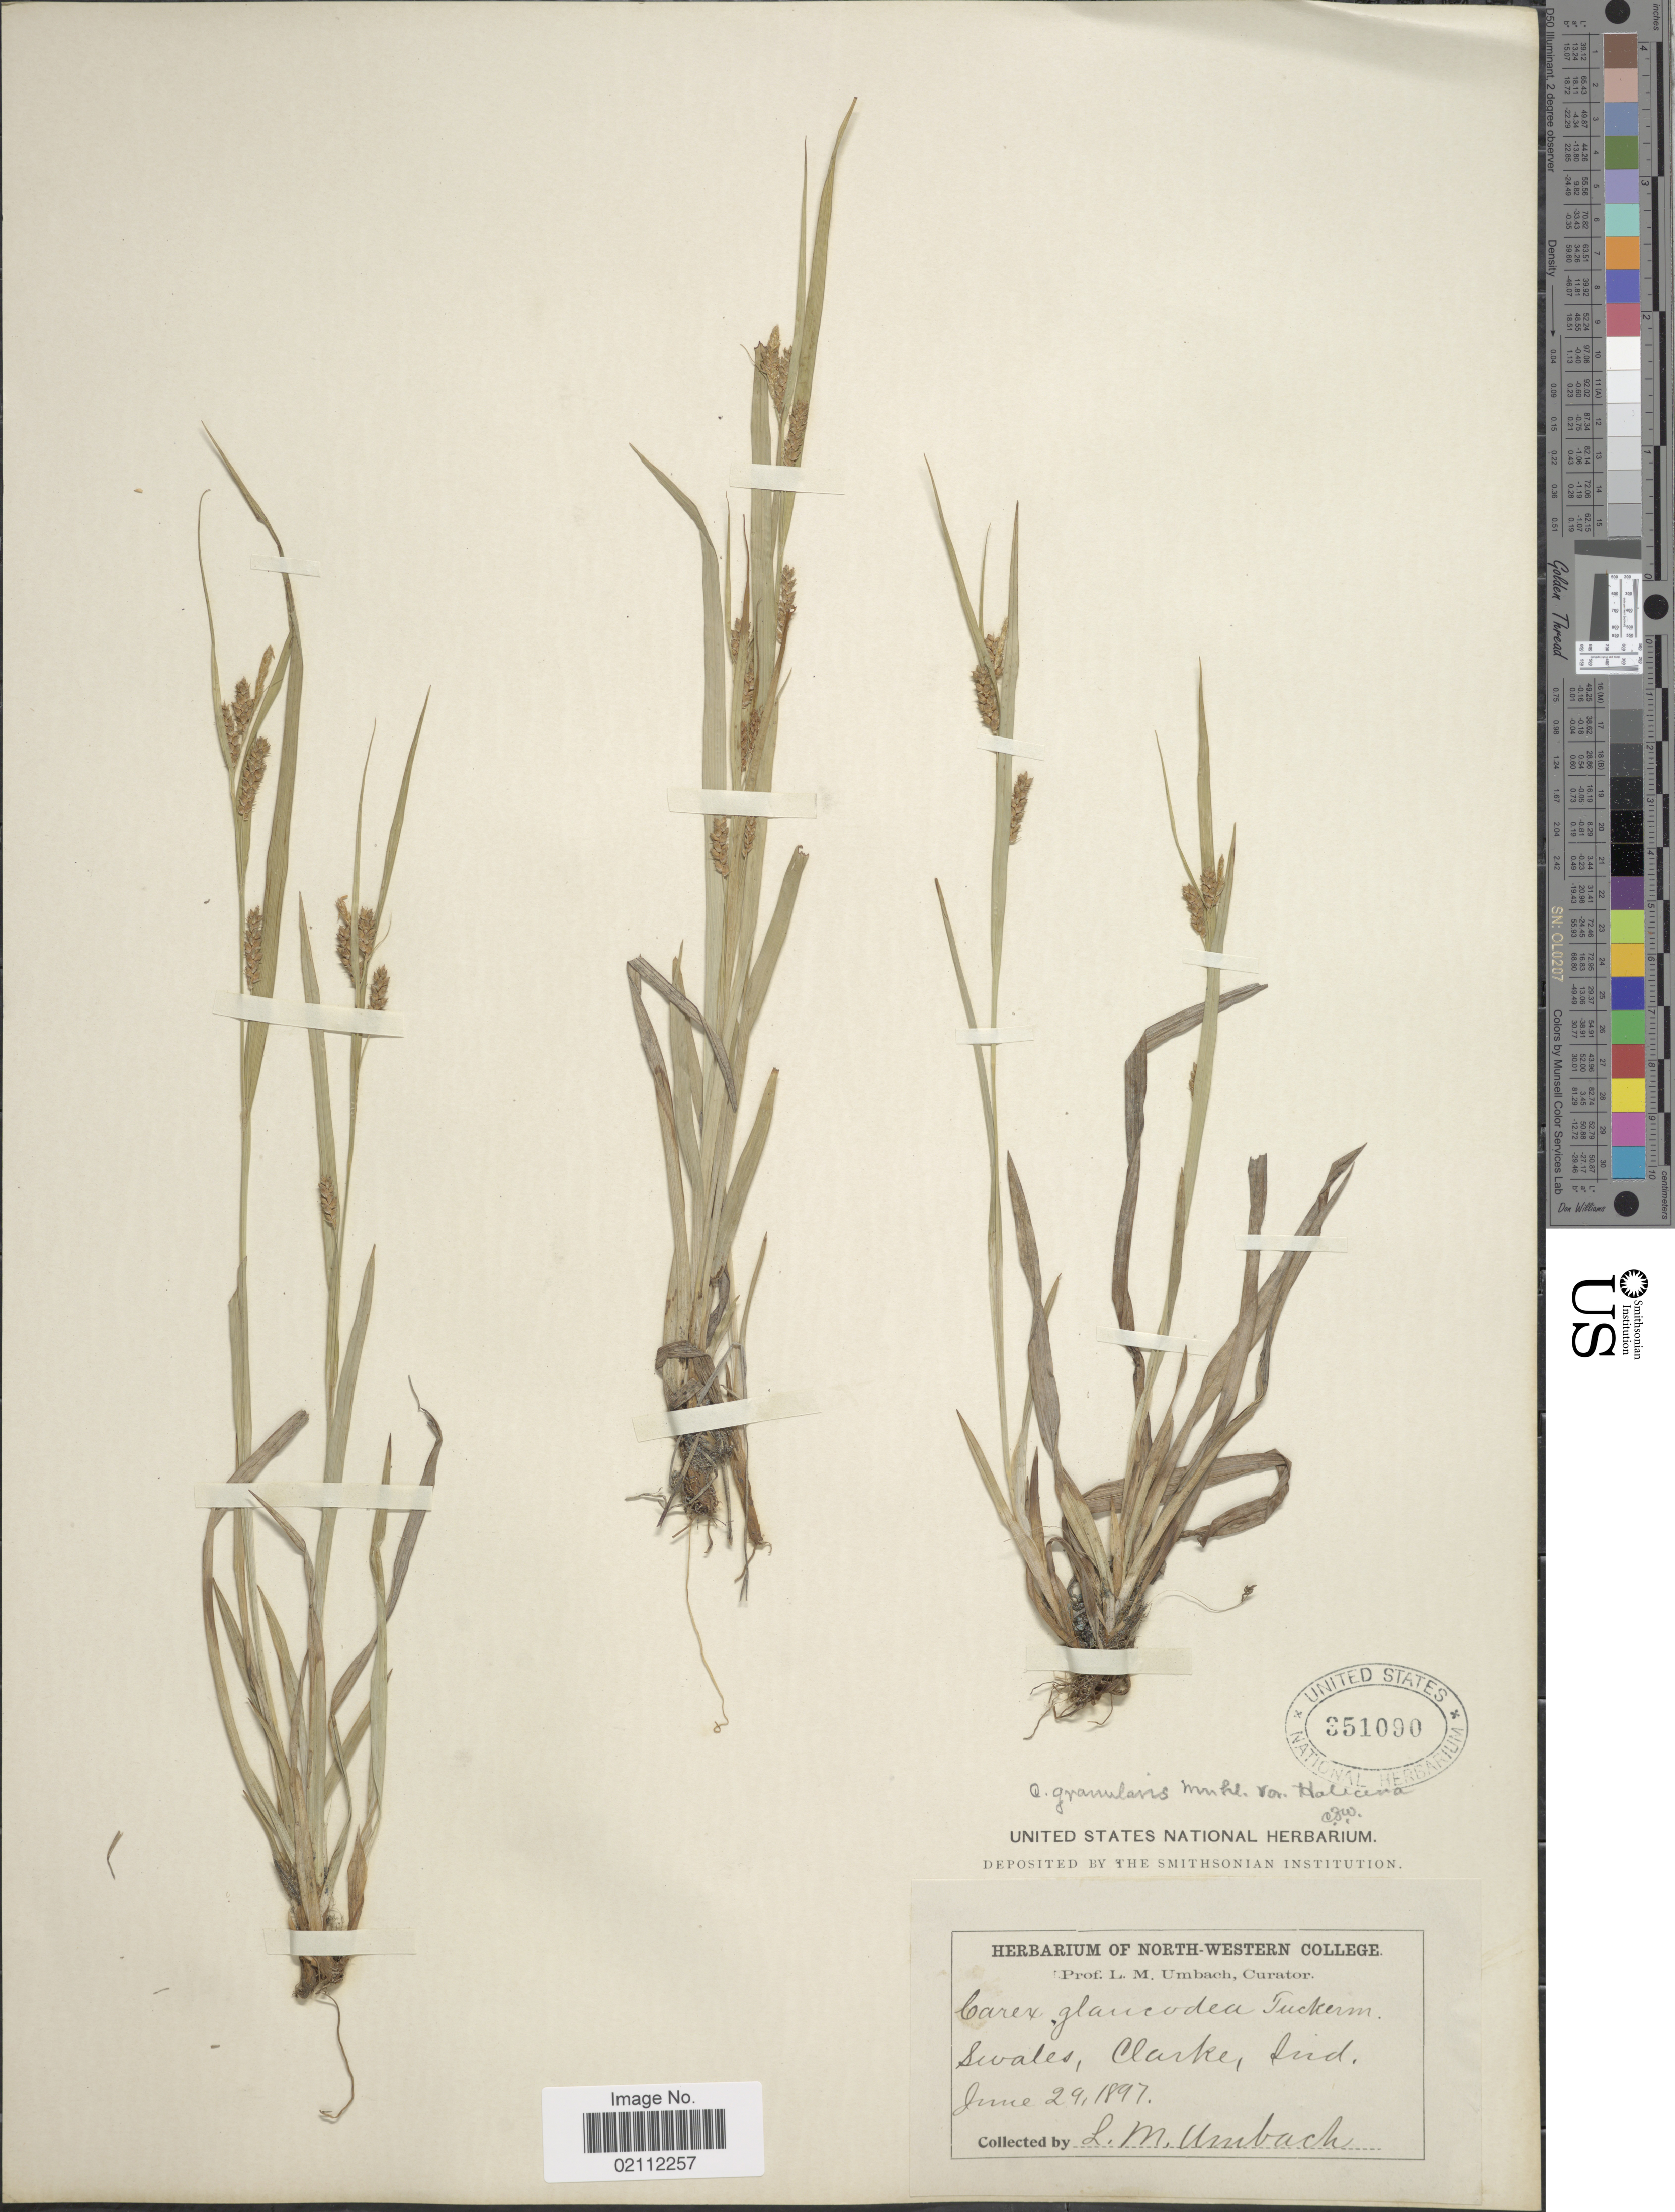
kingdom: Plantae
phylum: Tracheophyta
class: Liliopsida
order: Poales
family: Cyperaceae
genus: Carex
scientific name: Carex granularis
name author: Muhl. ex Willd.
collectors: L. M. Umbach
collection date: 1897-06-29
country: United States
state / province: Indiana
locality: Clarke, Swales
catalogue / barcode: US 351090